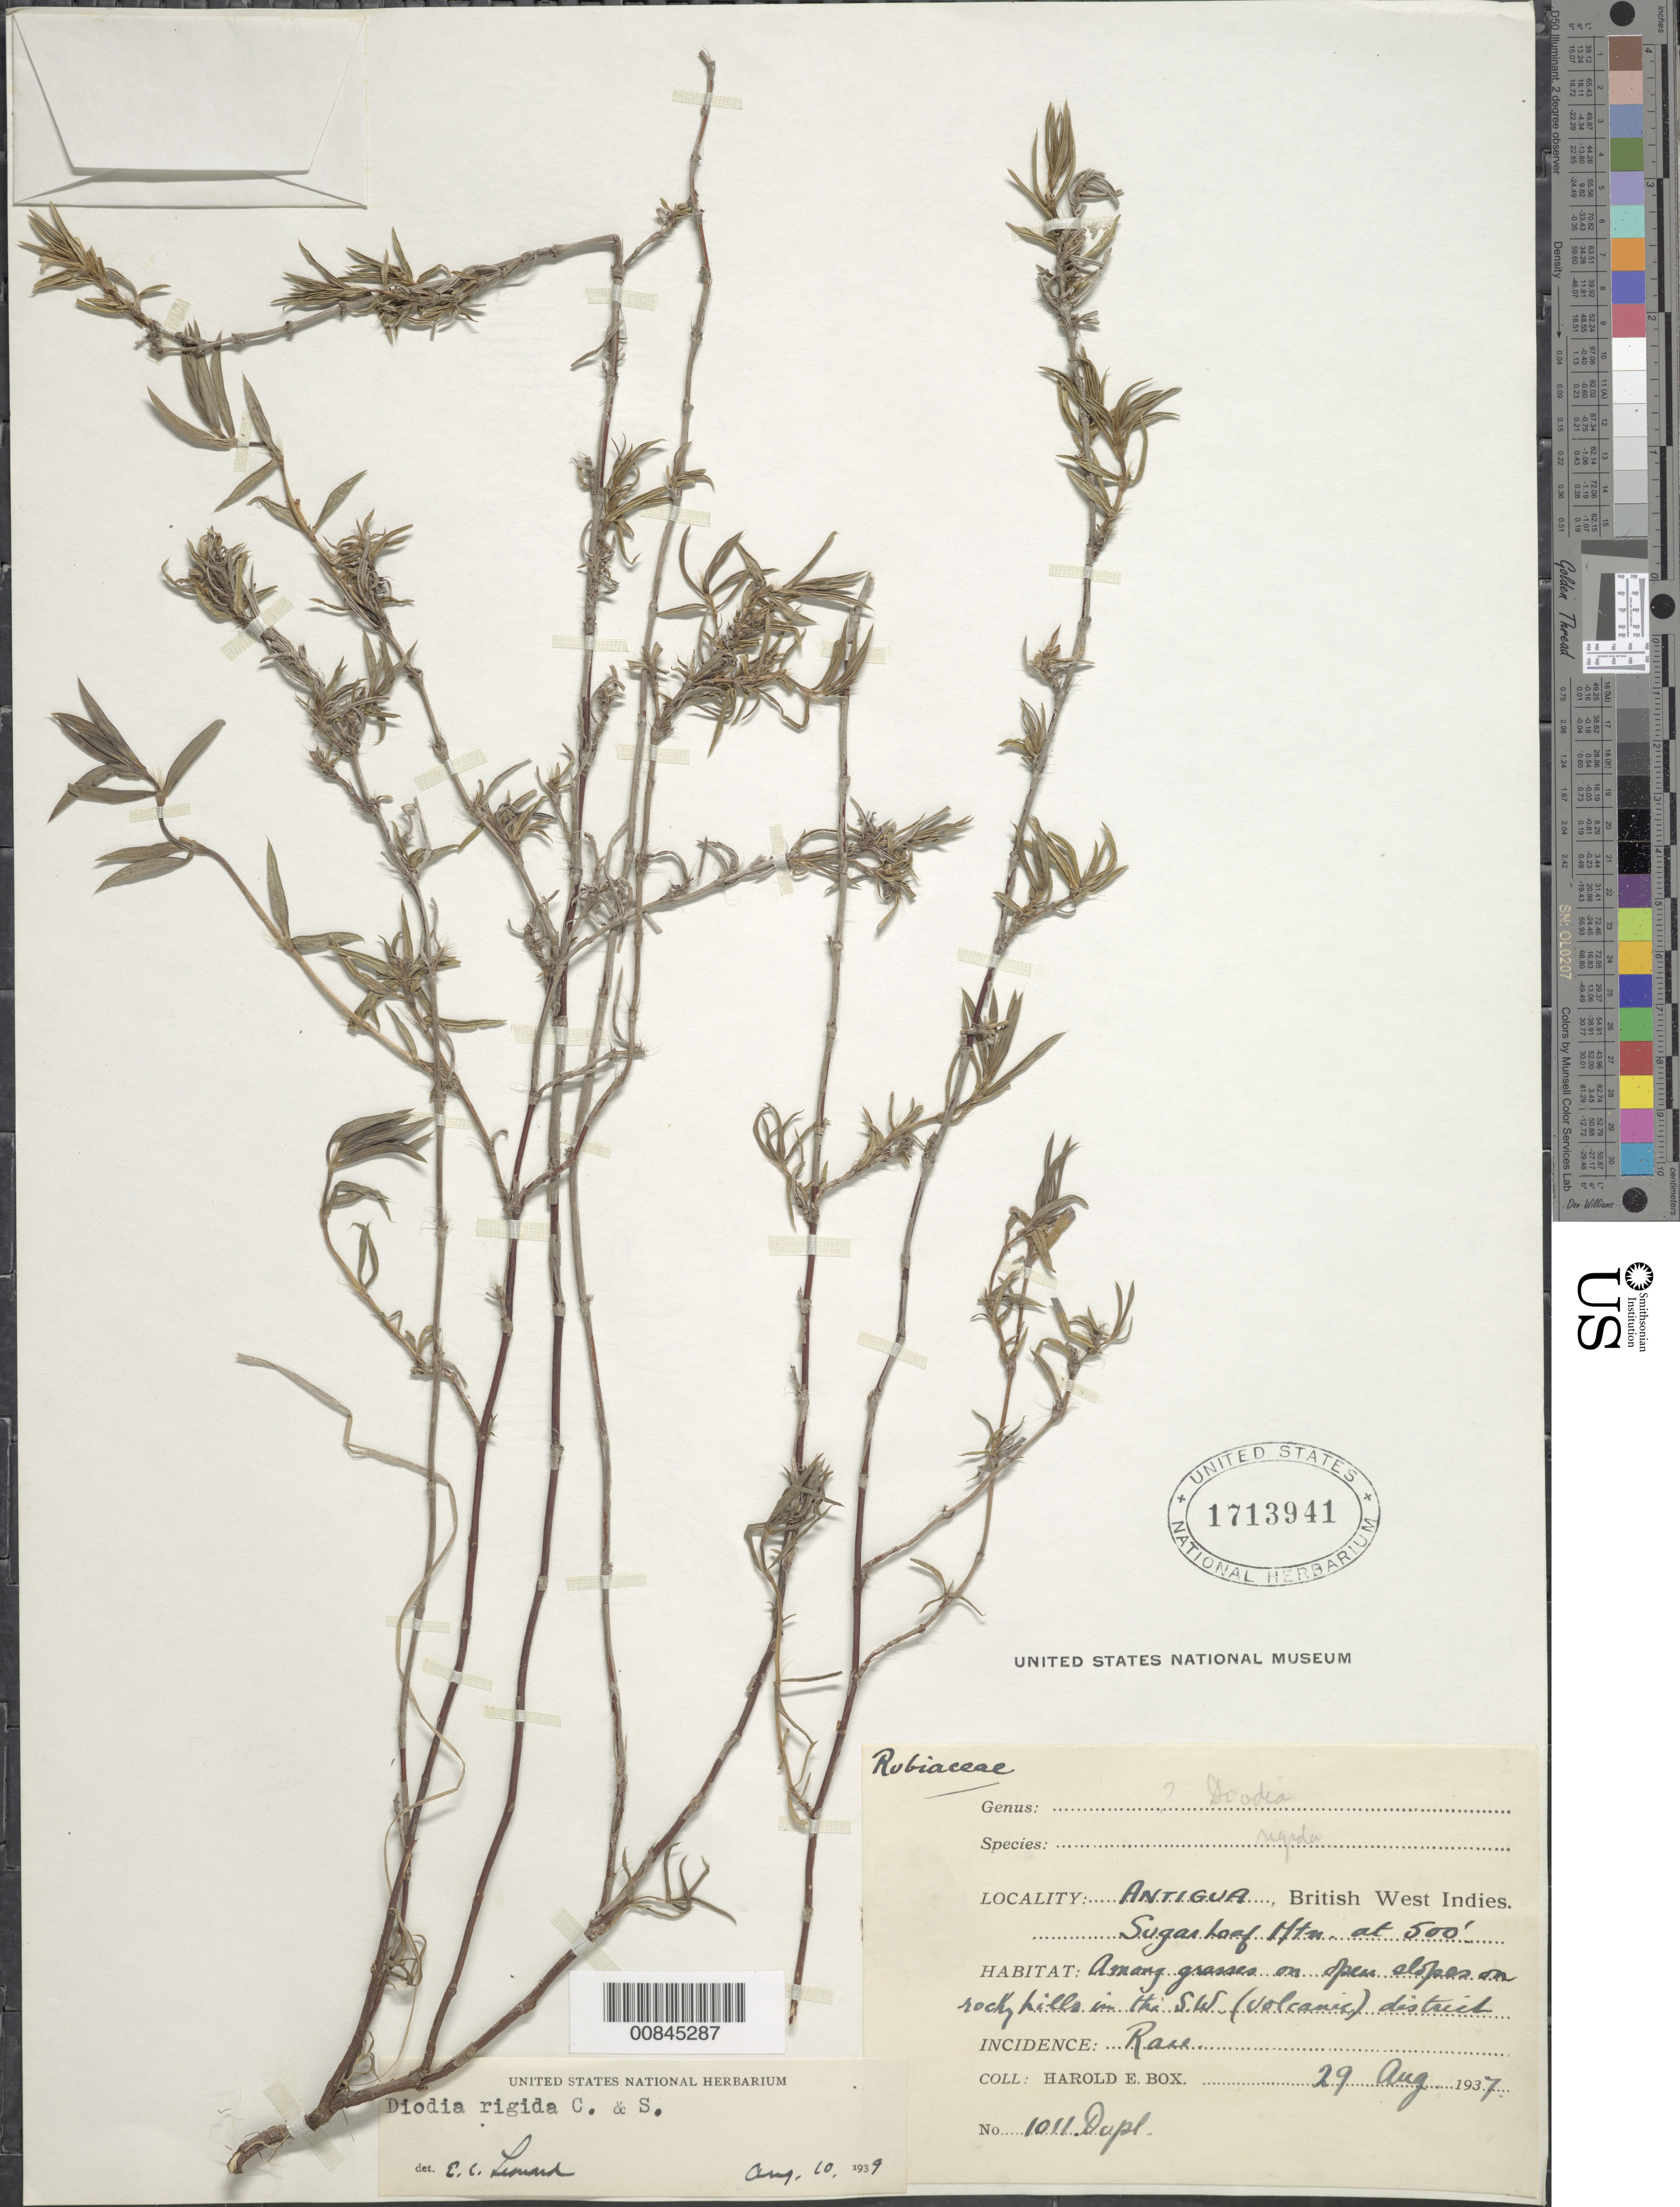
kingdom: Plantae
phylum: Tracheophyta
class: Magnoliopsida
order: Gentianales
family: Rubiaceae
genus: Diodella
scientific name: Diodella apiculata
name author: (Willd. ex Roem. & Schult.) Bacigalupo & E.L. Cabral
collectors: H. E. Box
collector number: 1011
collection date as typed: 29 Aug 1937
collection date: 1937-08-29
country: Antigua and Barbuda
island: Leeward Is.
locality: Sugar Loaf Mtn. Hills in SW (volcanic) district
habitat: Among grasses on open slopes, on rocky hills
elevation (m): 152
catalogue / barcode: US 1713941